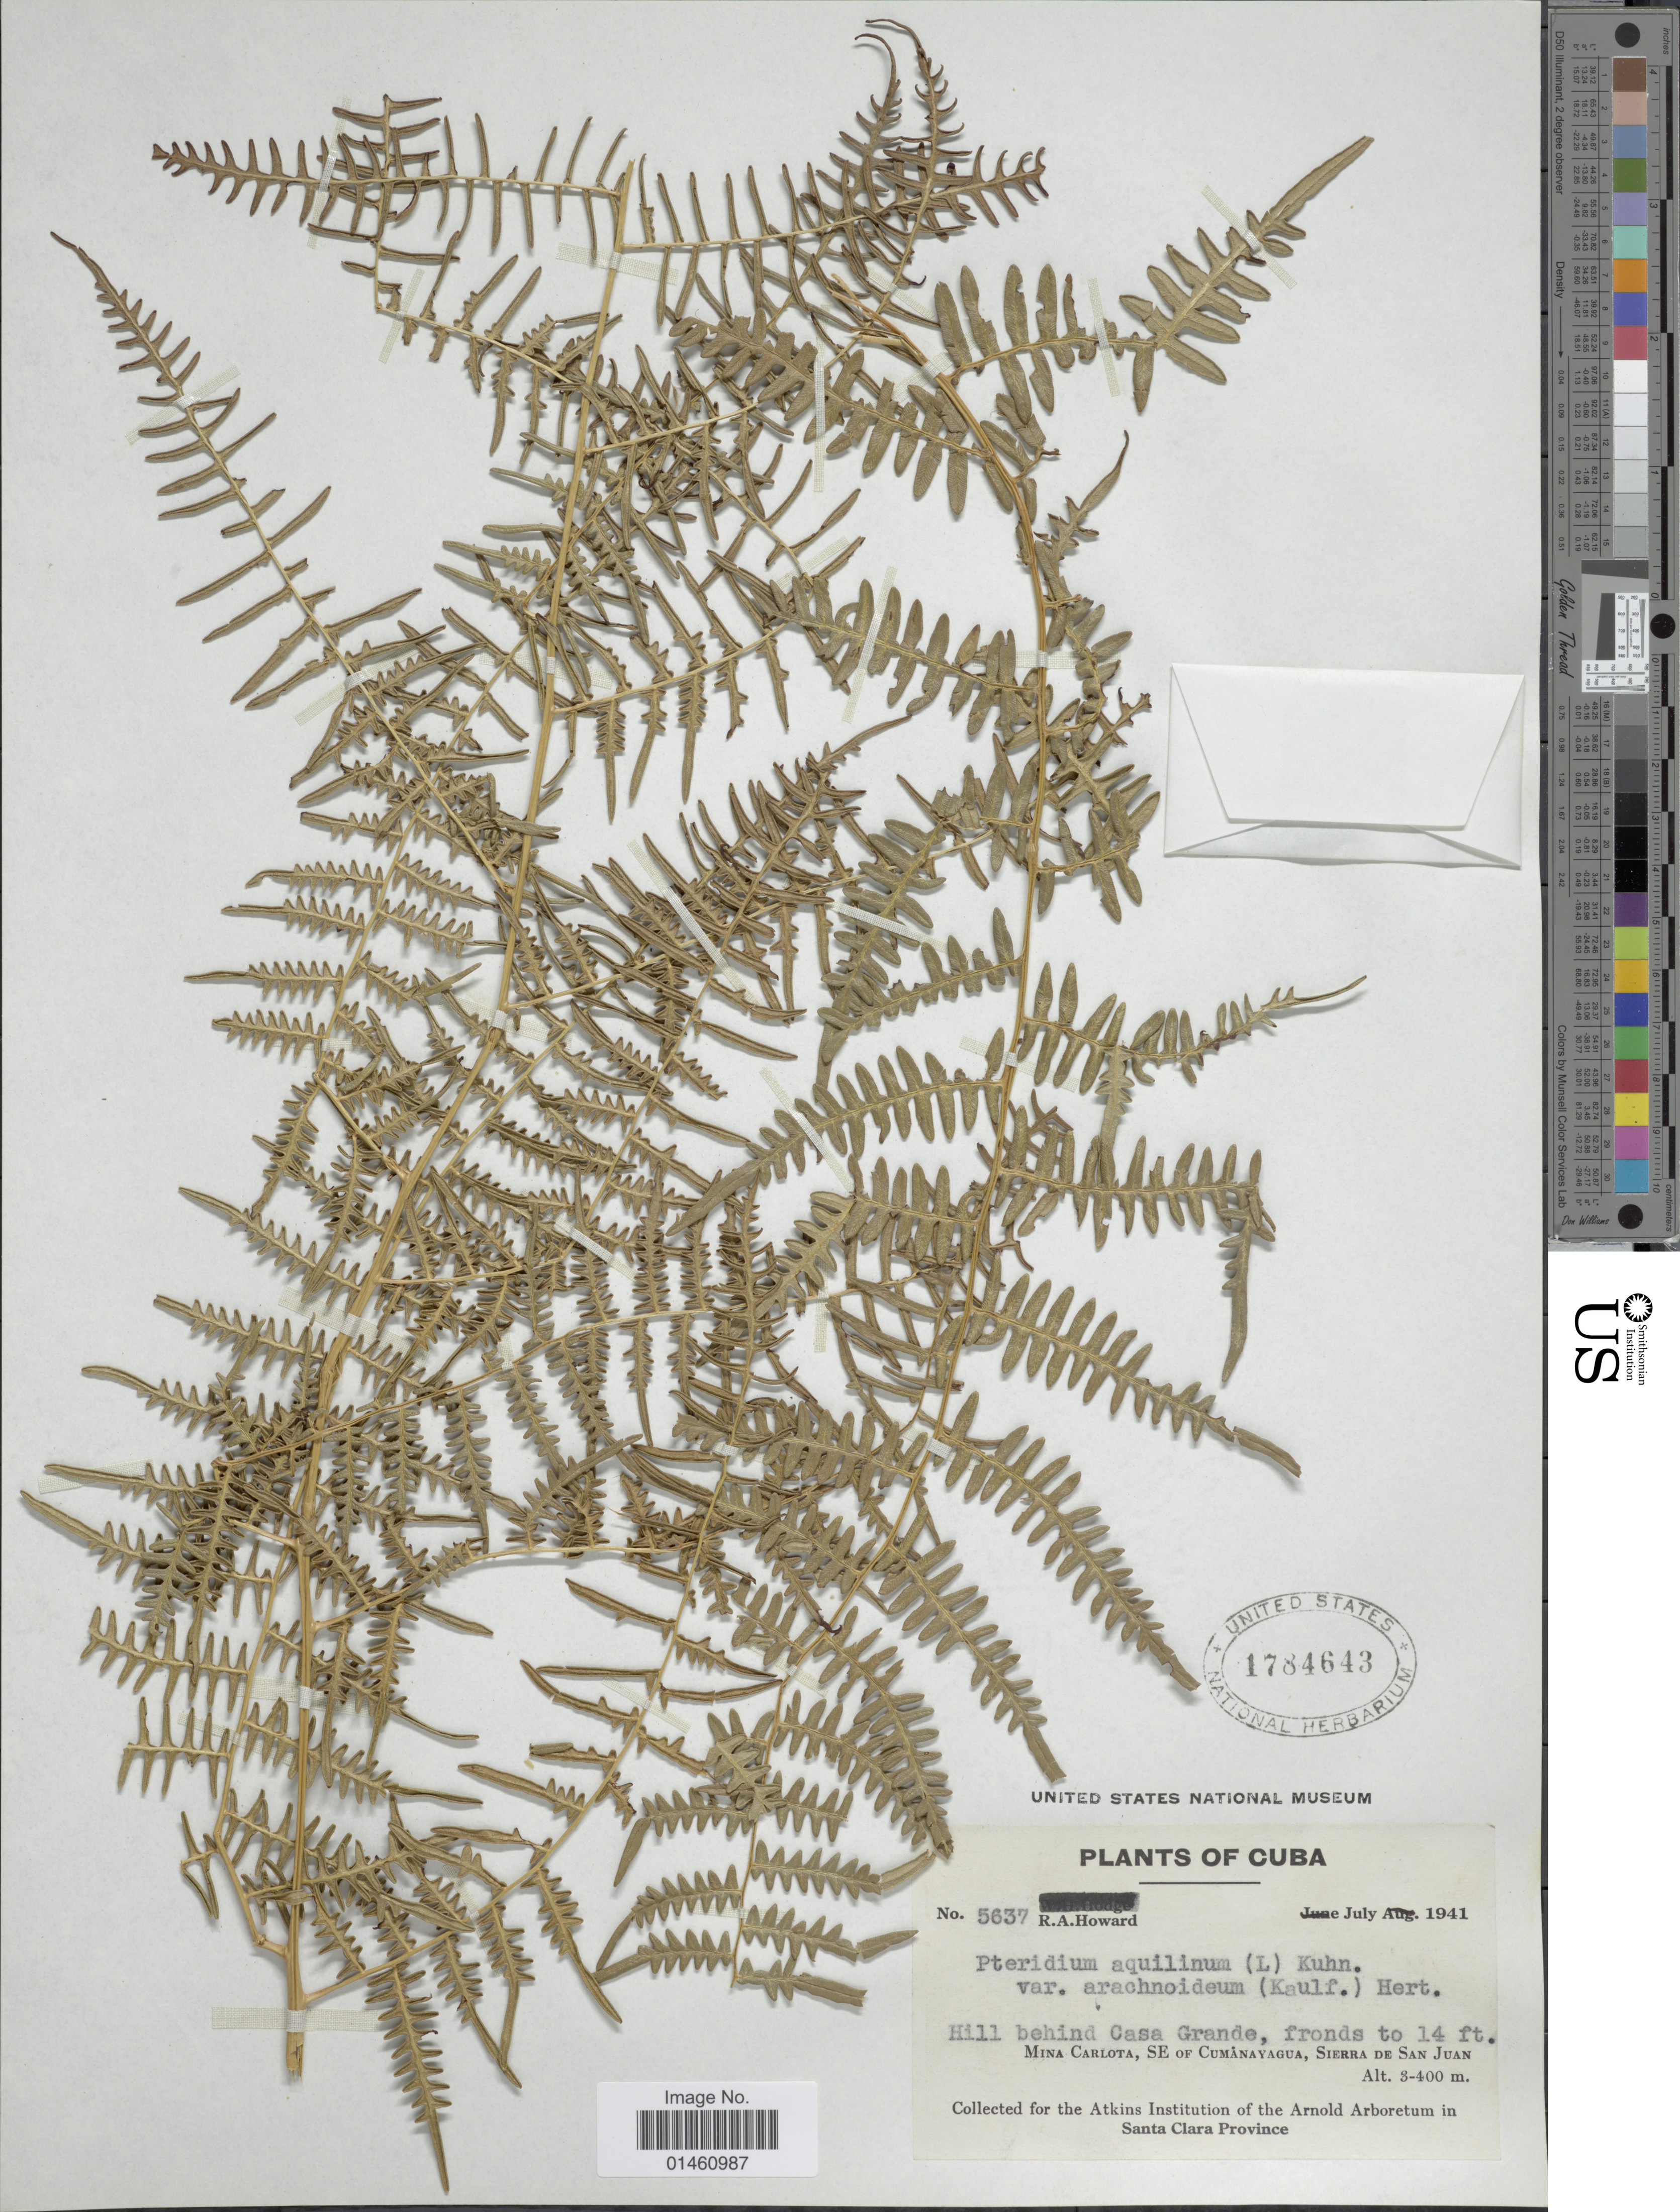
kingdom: Plantae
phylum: Tracheophyta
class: Polypodiopsida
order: Polypodiales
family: Dennstaedtiaceae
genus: Pteridium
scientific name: Pteridium aquilinum var. arachnoideum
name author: (Kaulf.) Herter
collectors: R. A. Howard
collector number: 5637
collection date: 1941-07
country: Cuba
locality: Hill behind Casa Grande, Mina Carlota, SE of Cumanayagua, Sierra de San Juan.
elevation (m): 300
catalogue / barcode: US 1784643